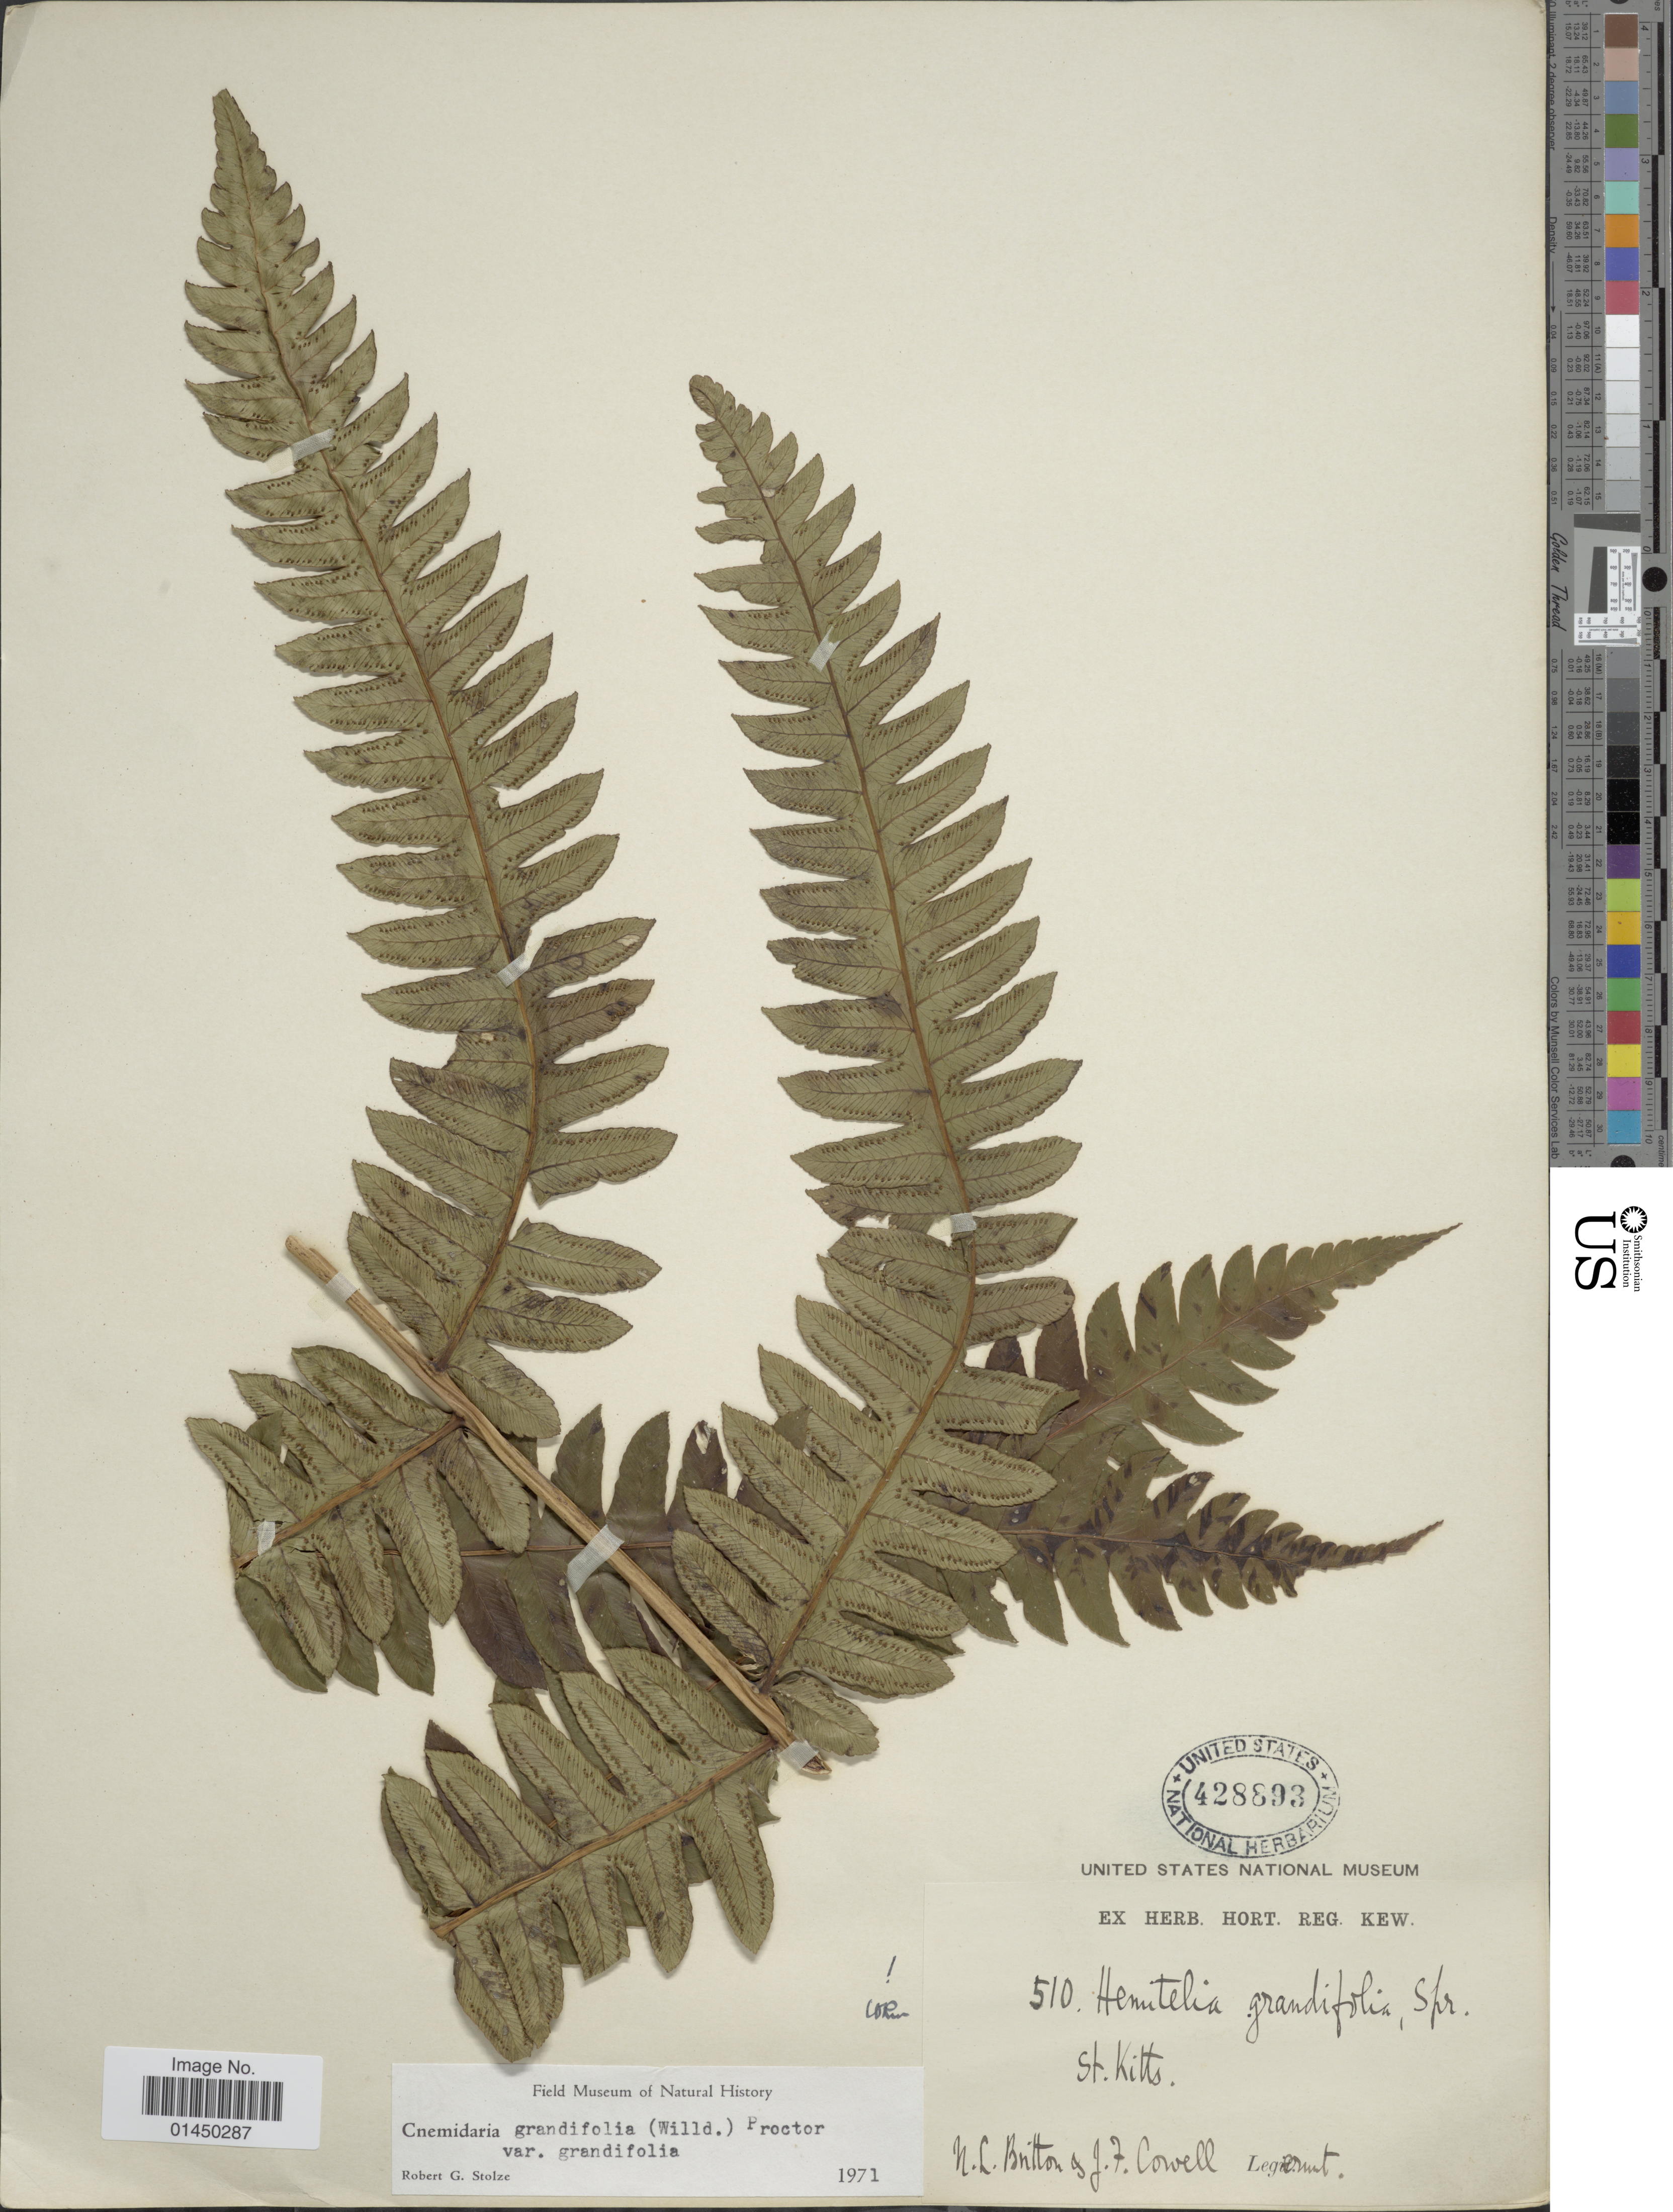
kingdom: Plantae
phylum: Tracheophyta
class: Polypodiopsida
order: Cyatheales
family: Cyatheaceae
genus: Cyathea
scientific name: Cyathea grandifolia var. grandifolia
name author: Willd.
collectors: N. Britton & J. F. Cowell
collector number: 510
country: St. Christopher-Nevis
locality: St. Kitts.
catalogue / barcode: US 428893